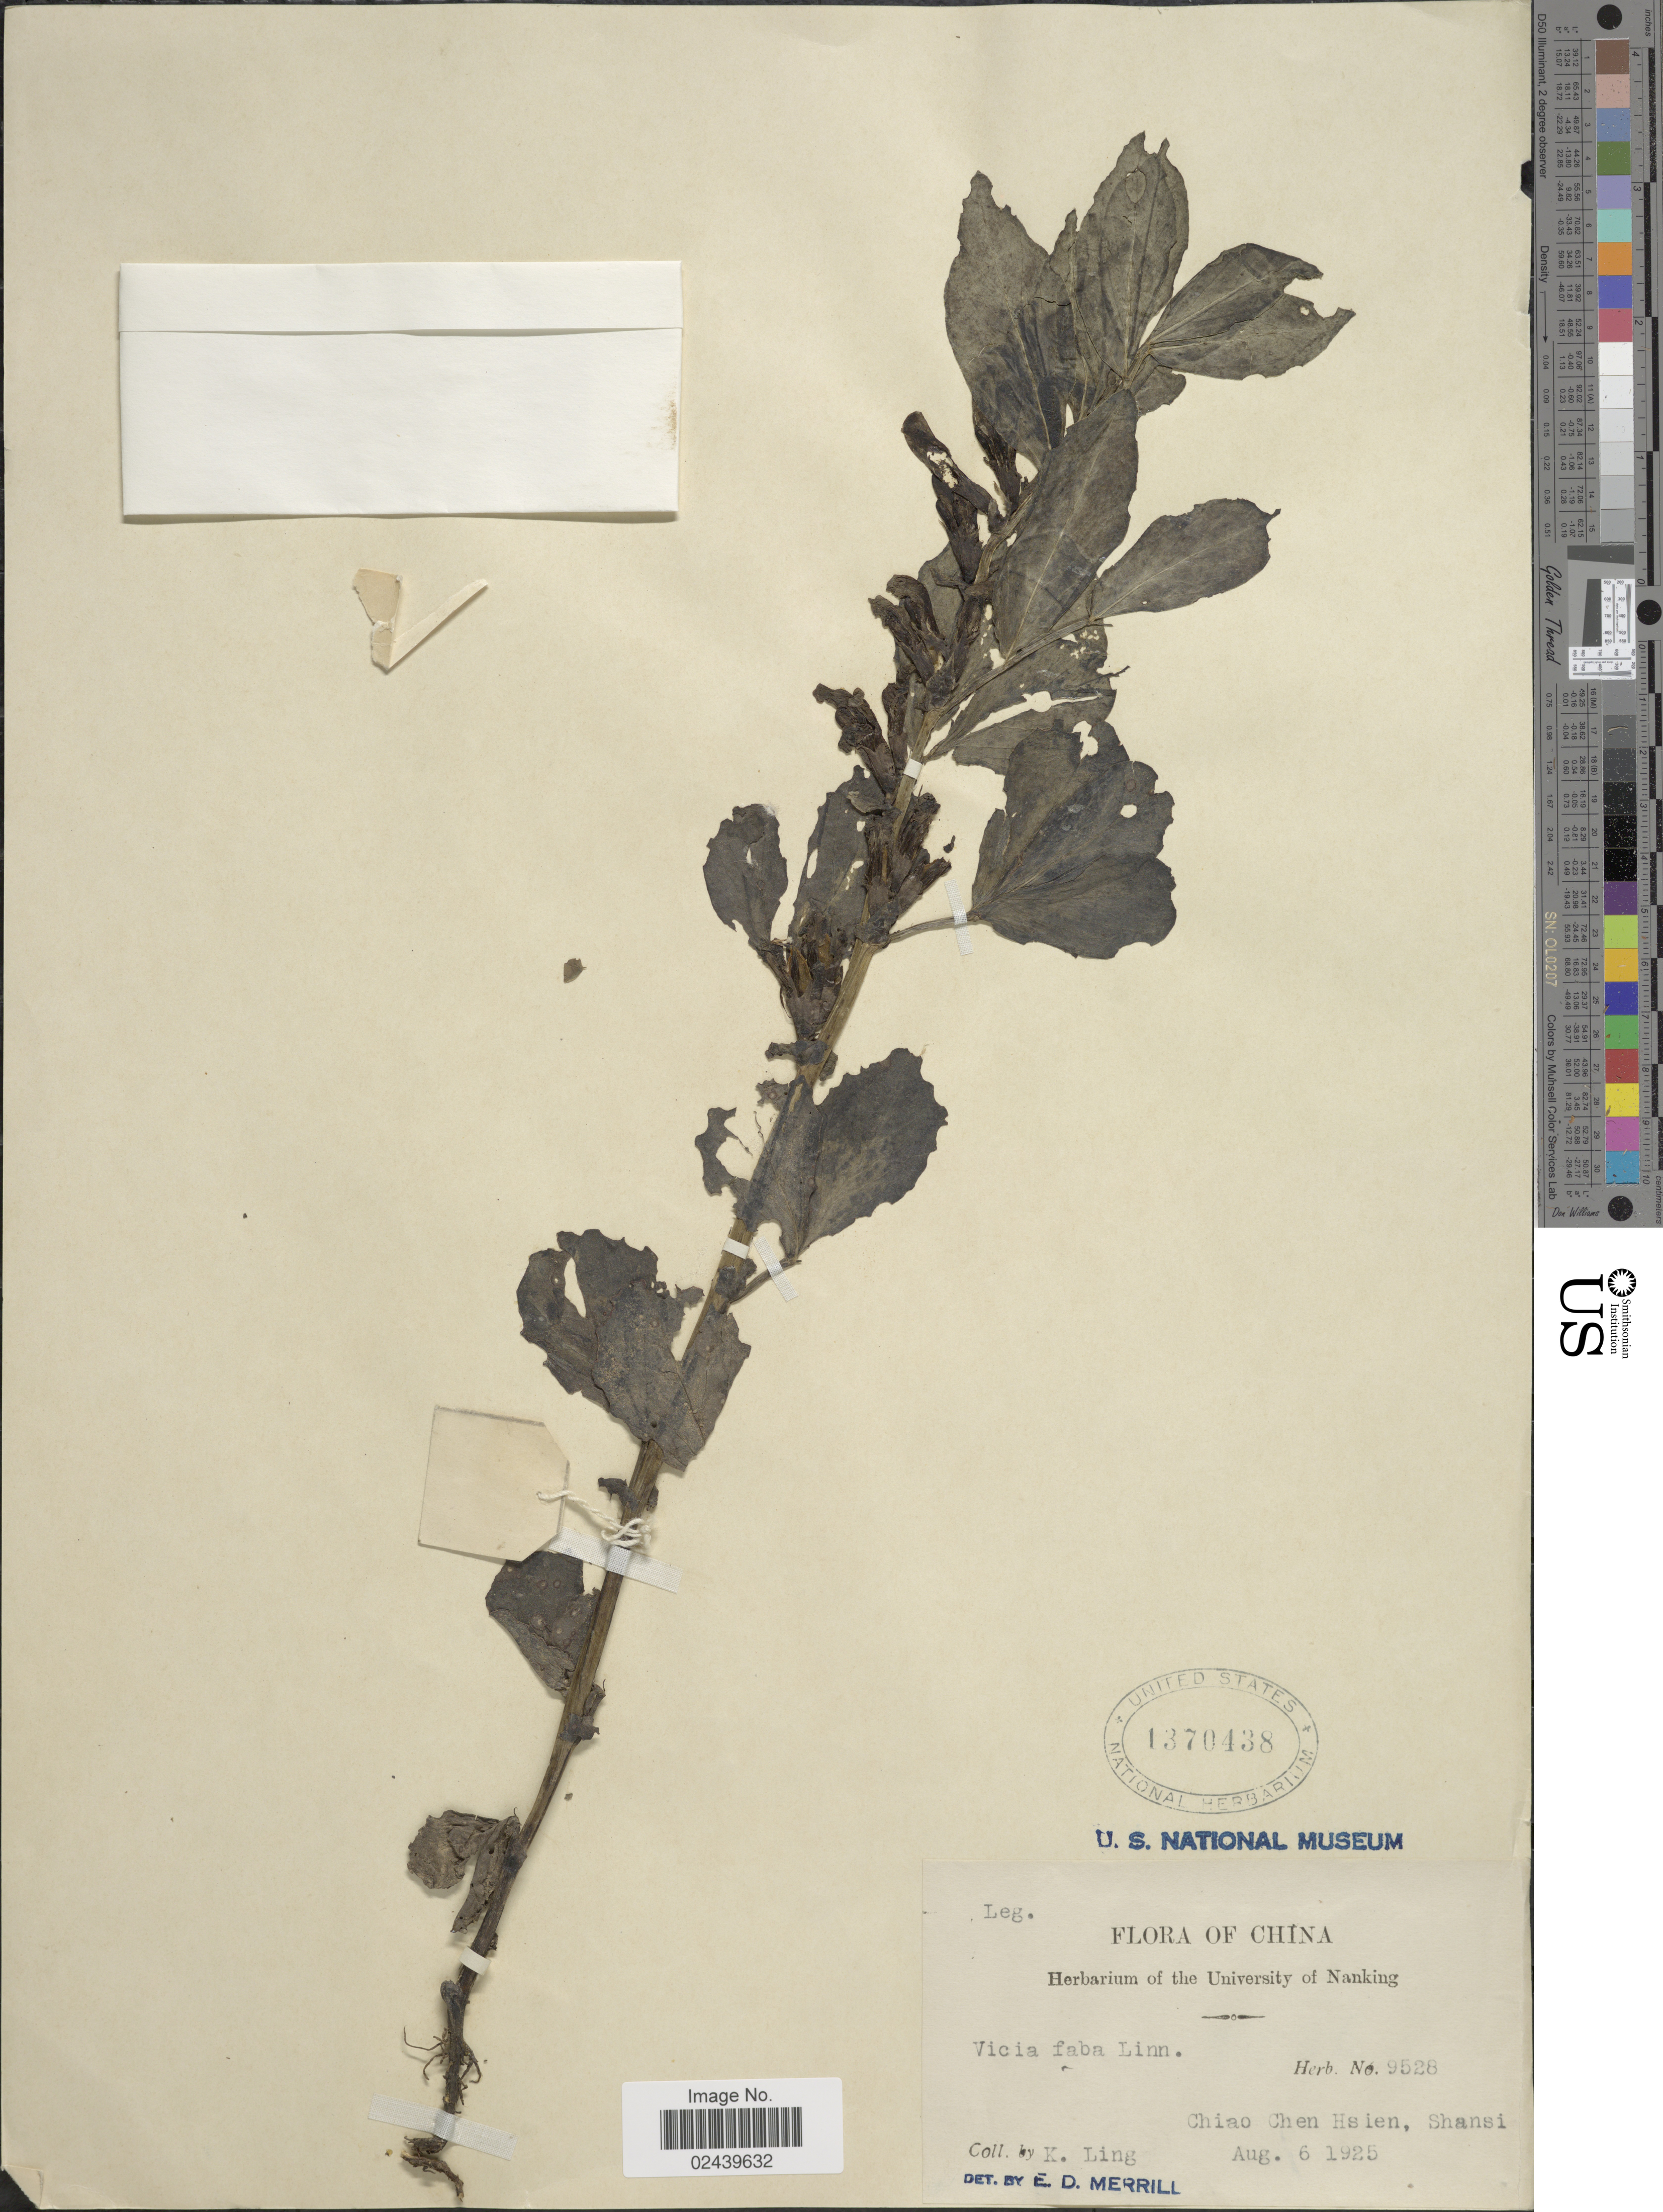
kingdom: Plantae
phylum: Tracheophyta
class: Magnoliopsida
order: Fabales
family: Fabaceae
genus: Vicia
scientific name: Vicia faba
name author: L.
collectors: K. Ling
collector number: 9528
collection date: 1925-08-06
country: China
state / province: Shanxi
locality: Chiao Chen Hsien, Shansi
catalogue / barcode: US 1370438